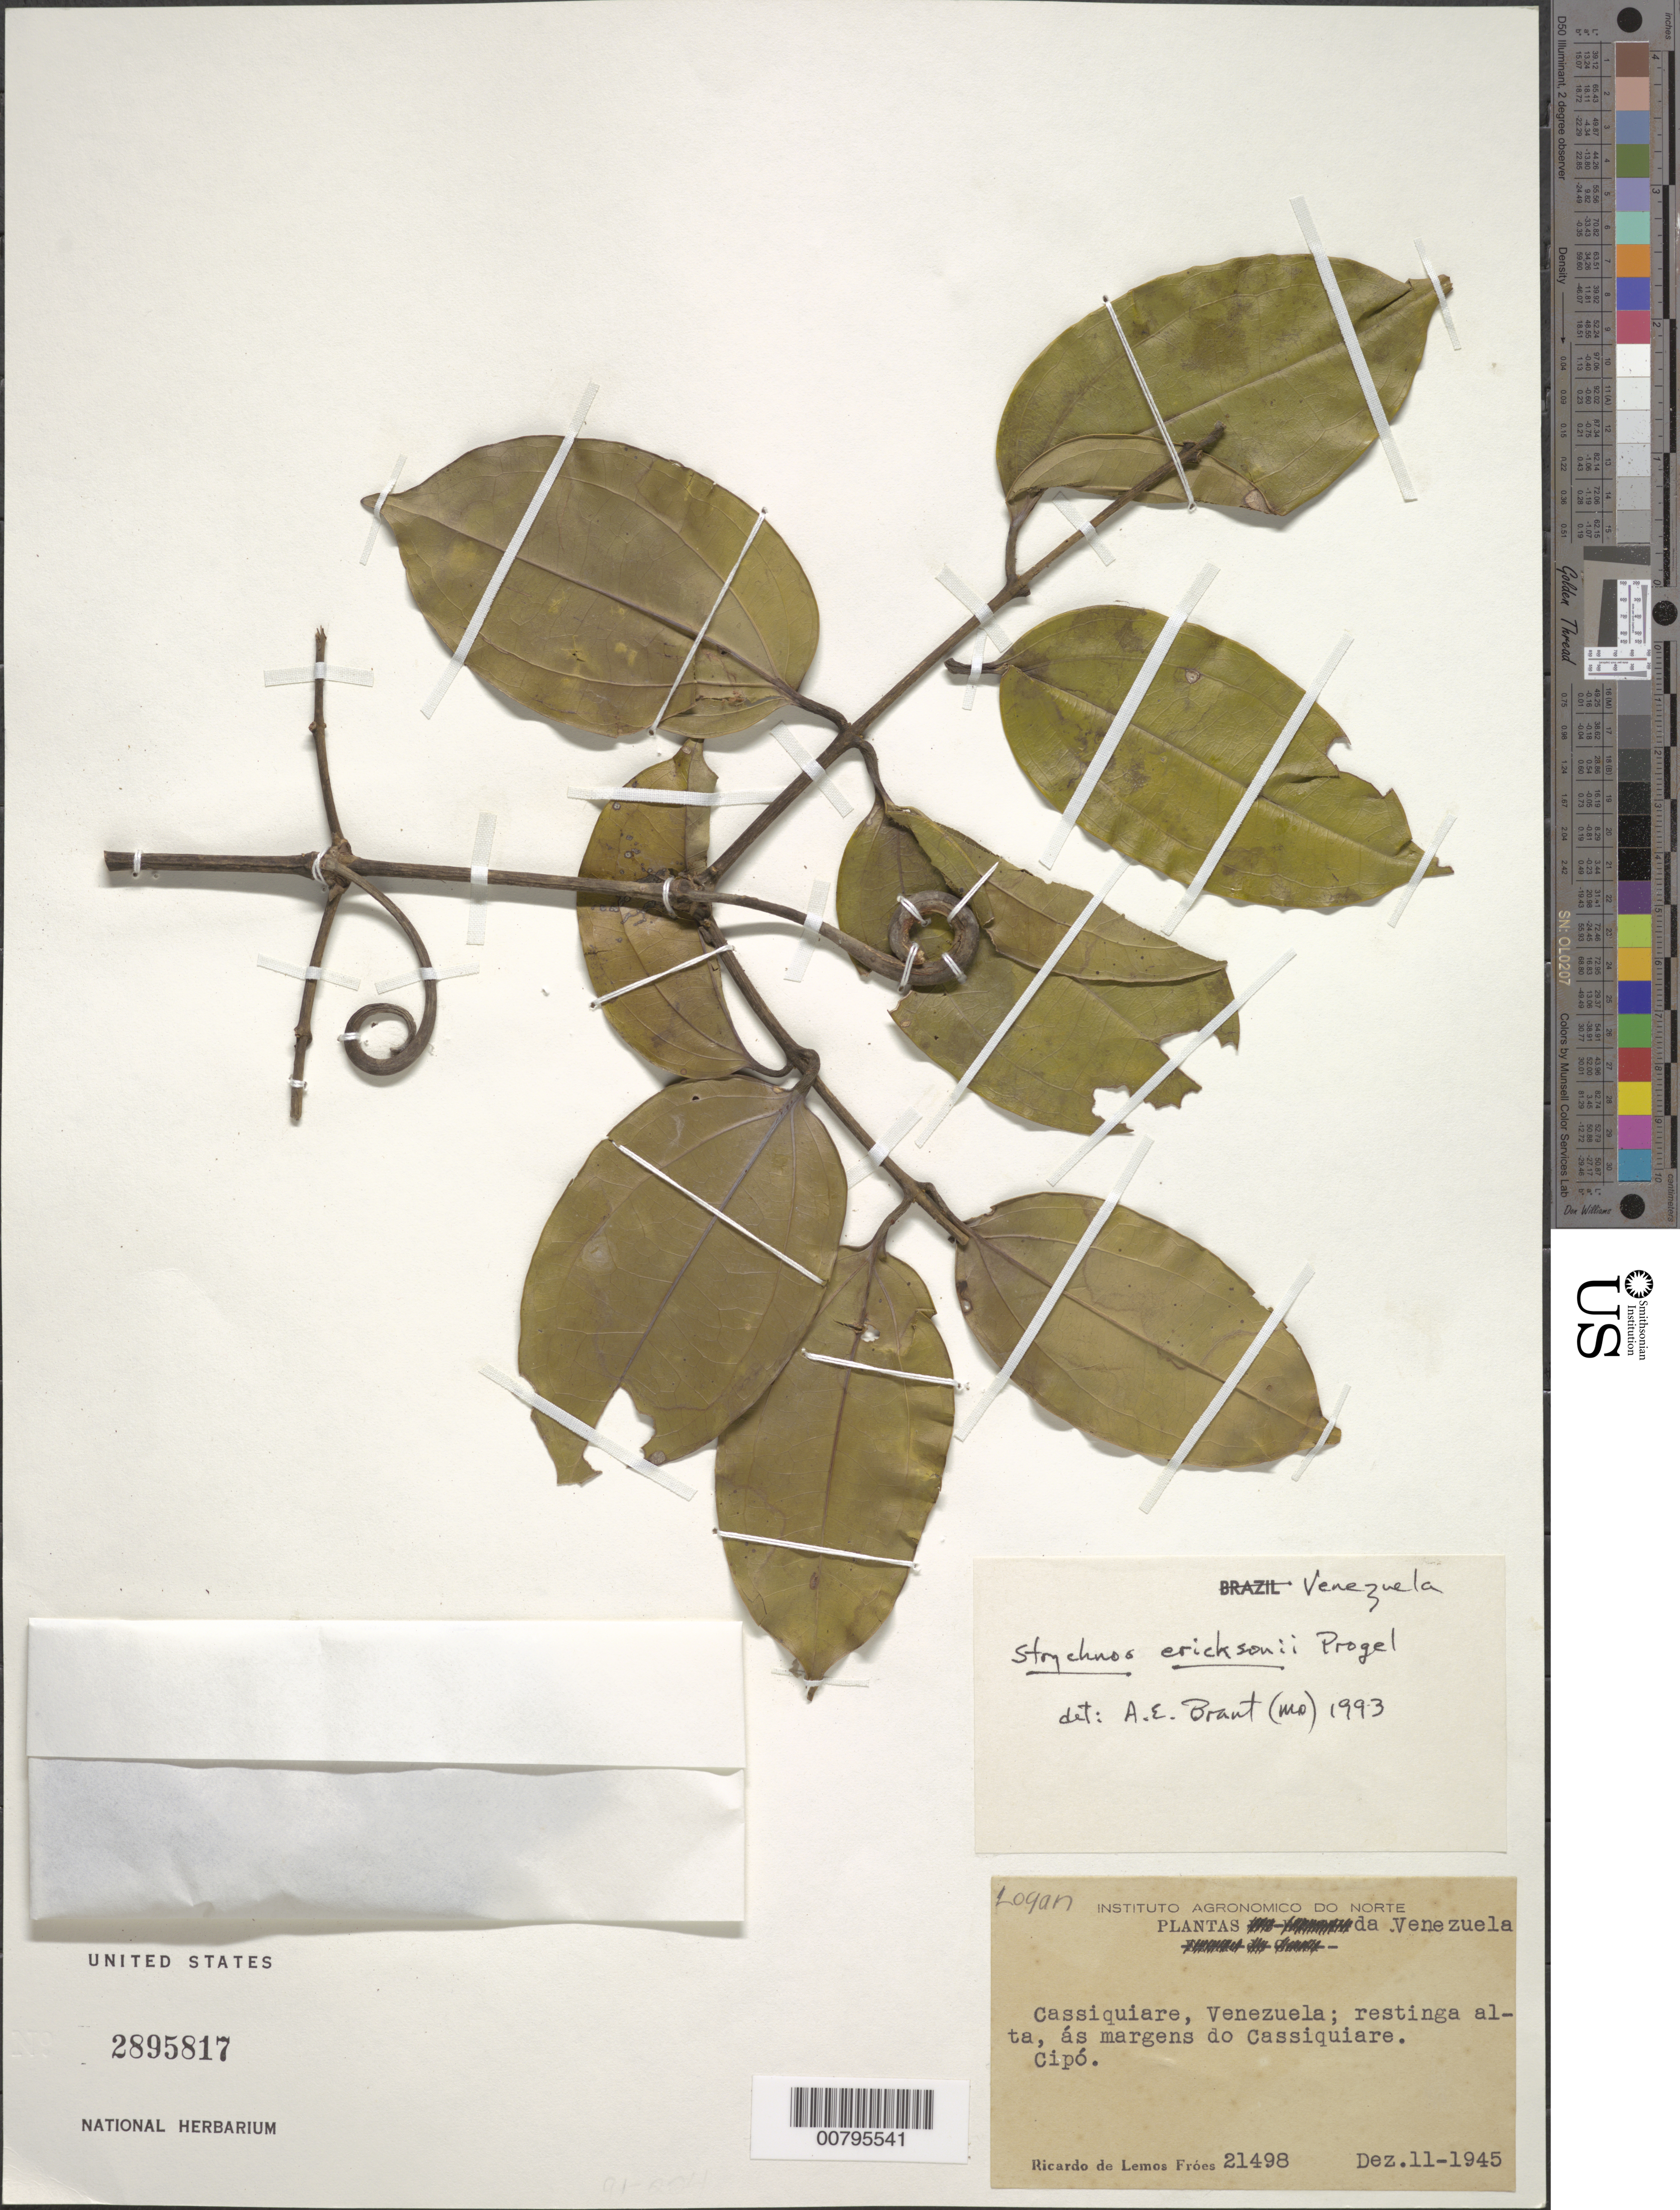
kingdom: Plantae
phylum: Tracheophyta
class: Magnoliopsida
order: Gentianales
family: Loganiaceae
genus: Strychnos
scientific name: Strychnos erichsonii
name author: R.H. Schomb. ex Progel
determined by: Brant, A. E.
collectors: R. L. Fróes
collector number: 21498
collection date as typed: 11-Dec-45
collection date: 1945-12-11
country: Venezuela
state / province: Amazonas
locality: Casiquiare (maegens do)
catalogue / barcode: US 2895817